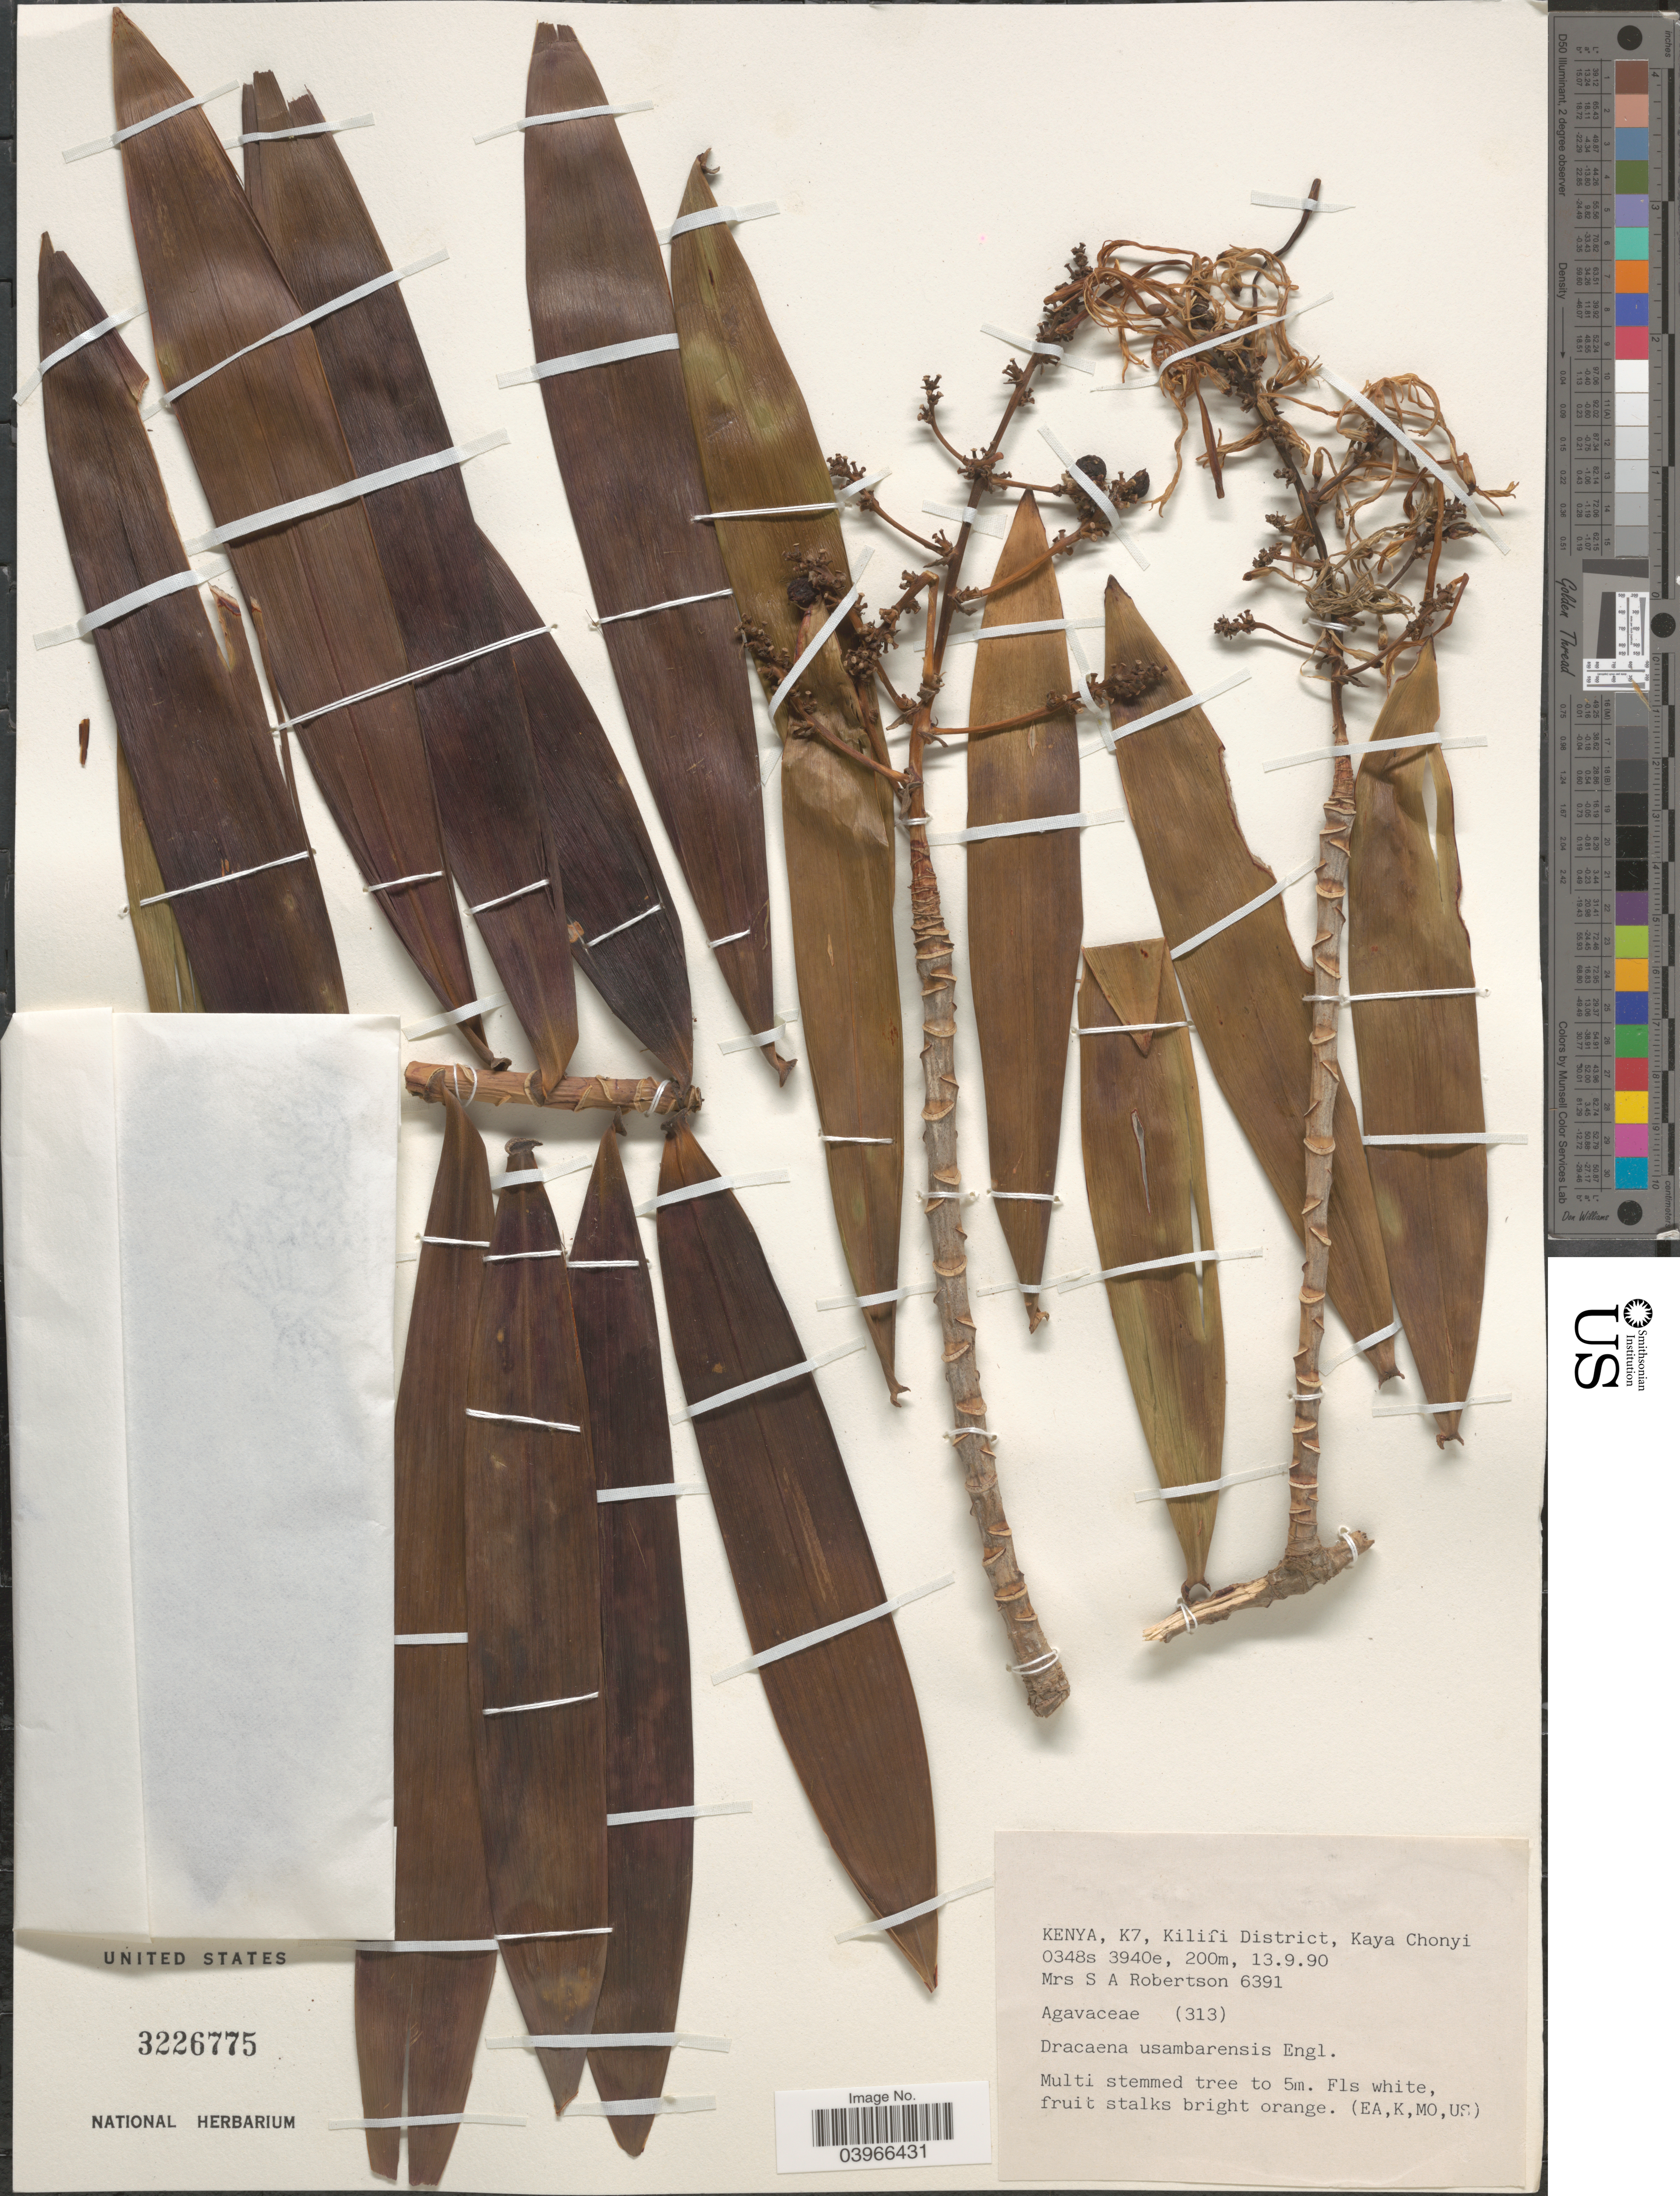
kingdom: Plantae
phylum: Tracheophyta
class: Liliopsida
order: Asparagales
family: Asparagaceae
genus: Dracaena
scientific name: Dracaena usambarensis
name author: Engl.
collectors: S. Robertson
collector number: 6391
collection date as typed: Transcribed d/m/y: 13/9/90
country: Kenya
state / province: Kilifi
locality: K7, Kilifi District, Kaya Chonyi.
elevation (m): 200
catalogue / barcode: US 3226775